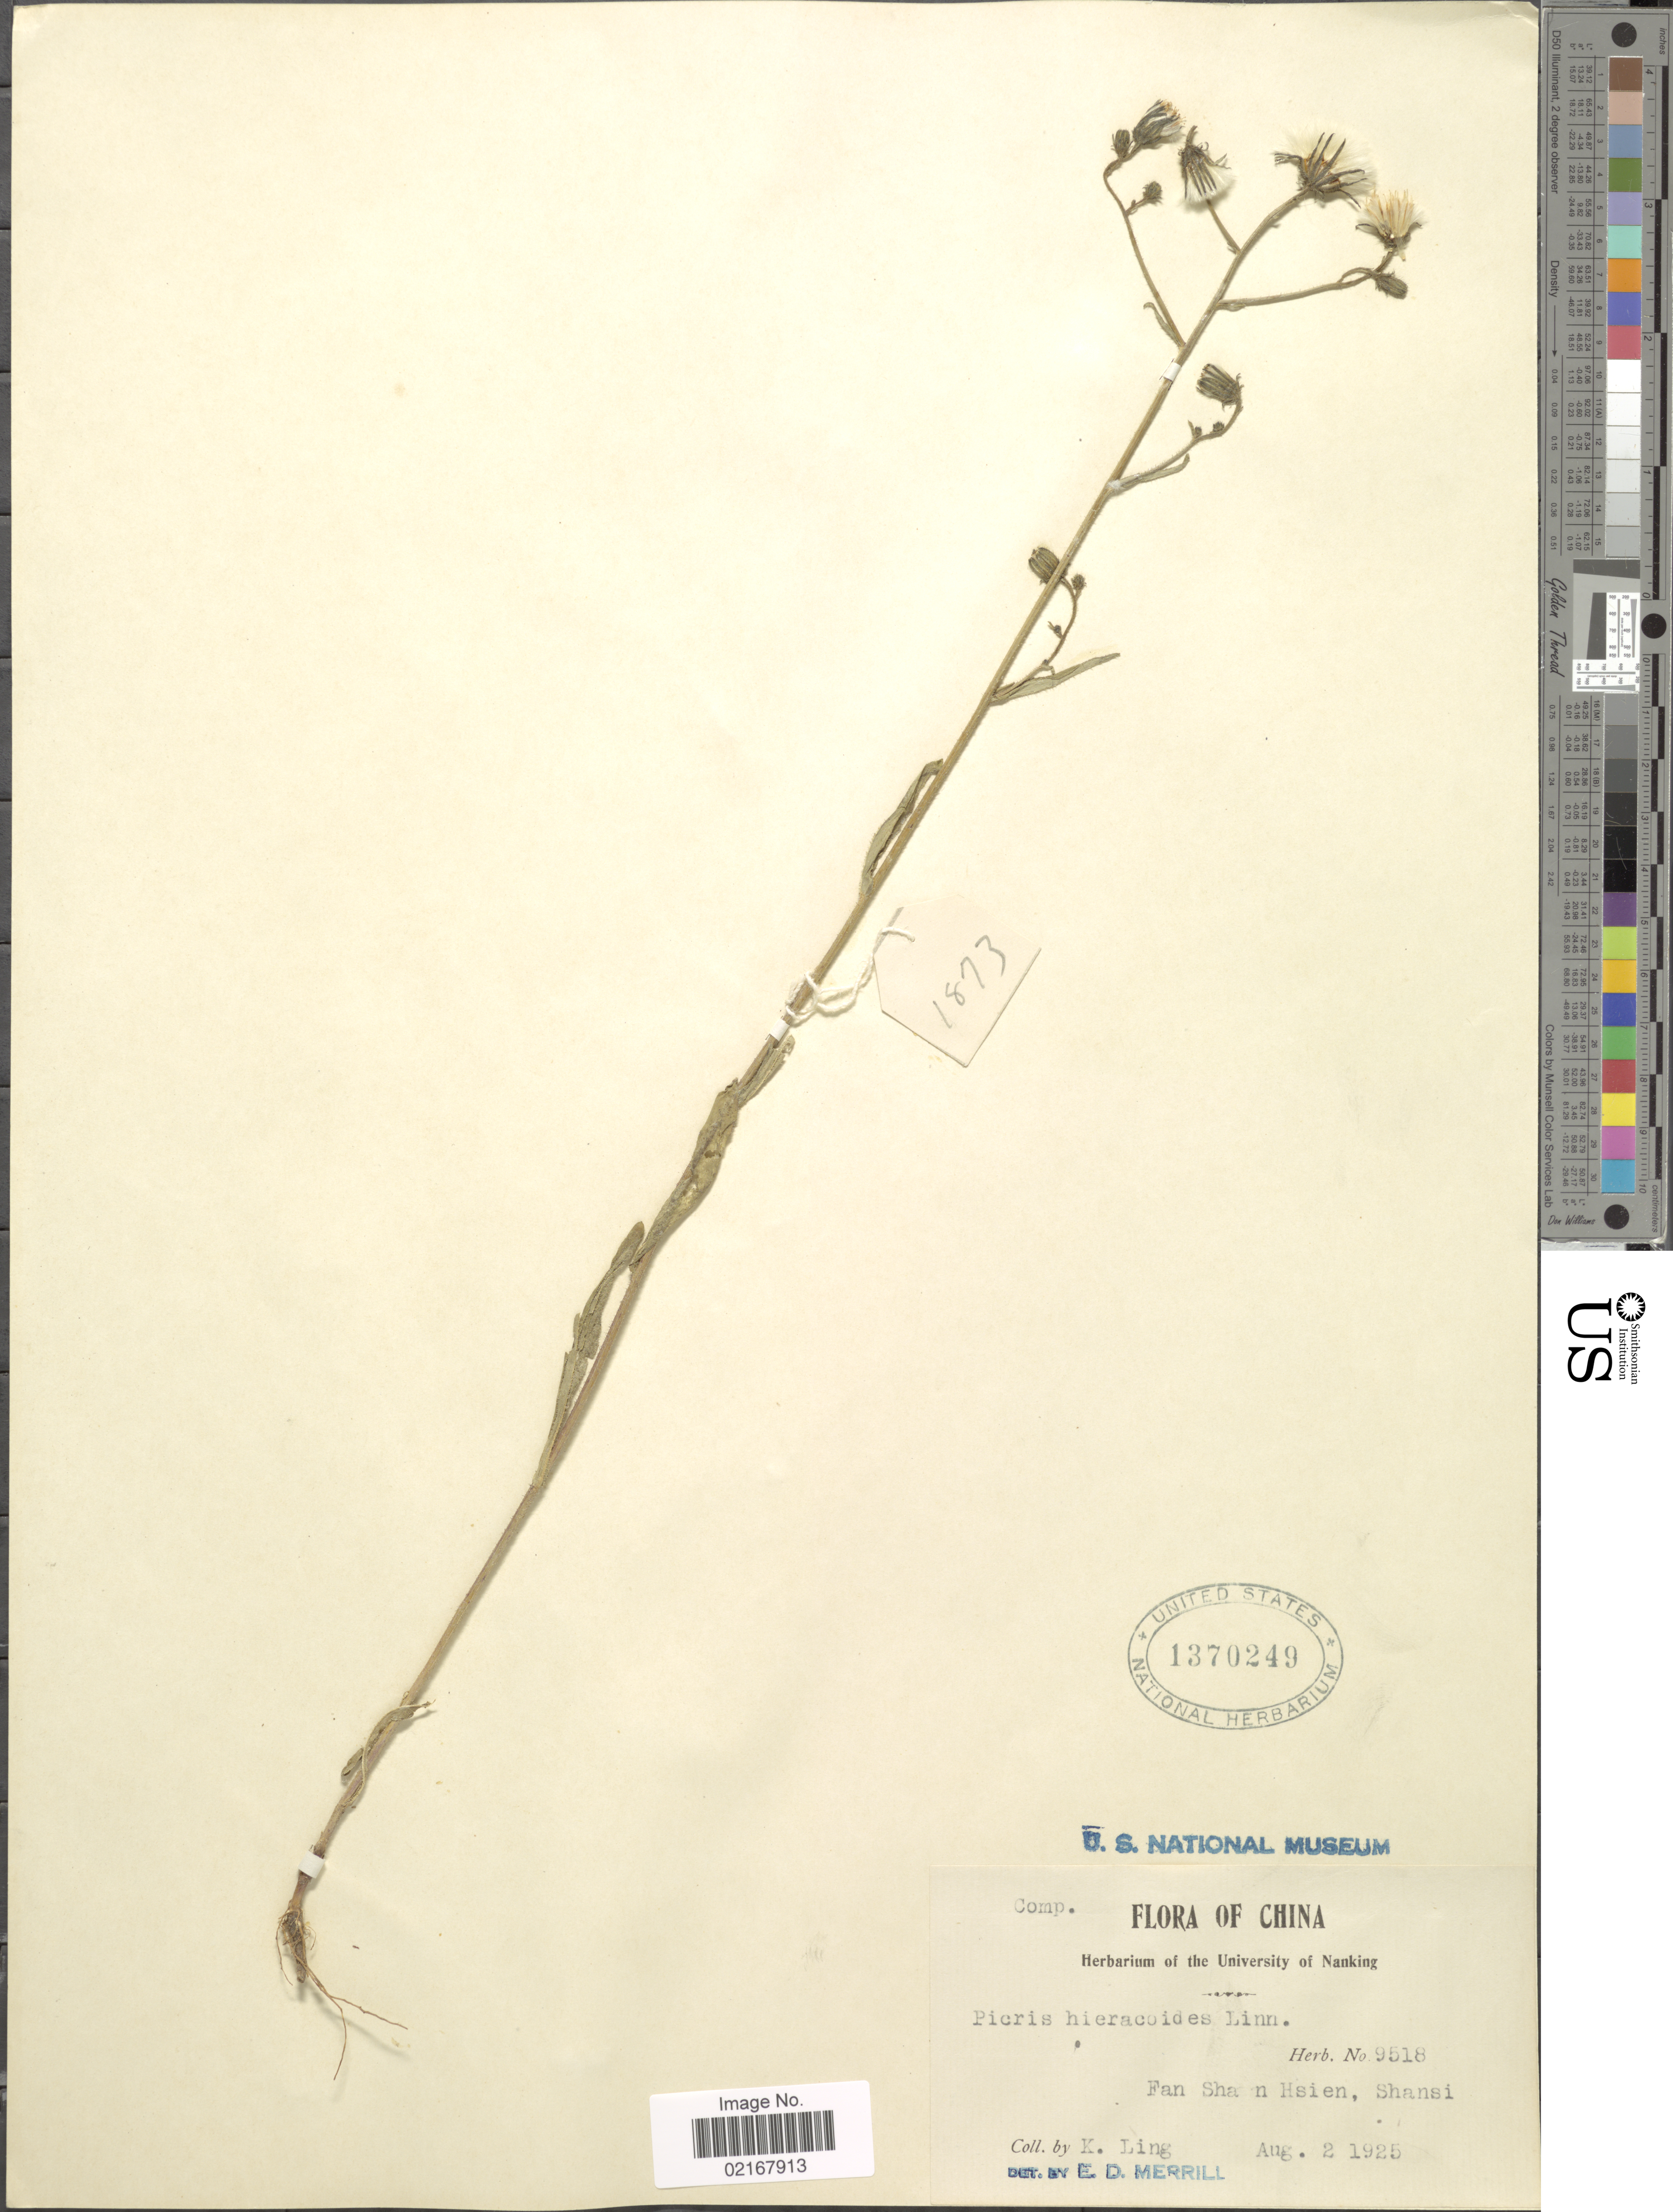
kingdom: Plantae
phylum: Tracheophyta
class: Magnoliopsida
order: Asterales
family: Asteraceae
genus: Picris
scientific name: Picris hieracioides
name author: L.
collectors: K. Ling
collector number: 9518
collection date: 1925-08-02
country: China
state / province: Shanxi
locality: Fan Shan Hsien, Shansi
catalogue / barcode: US 1370249